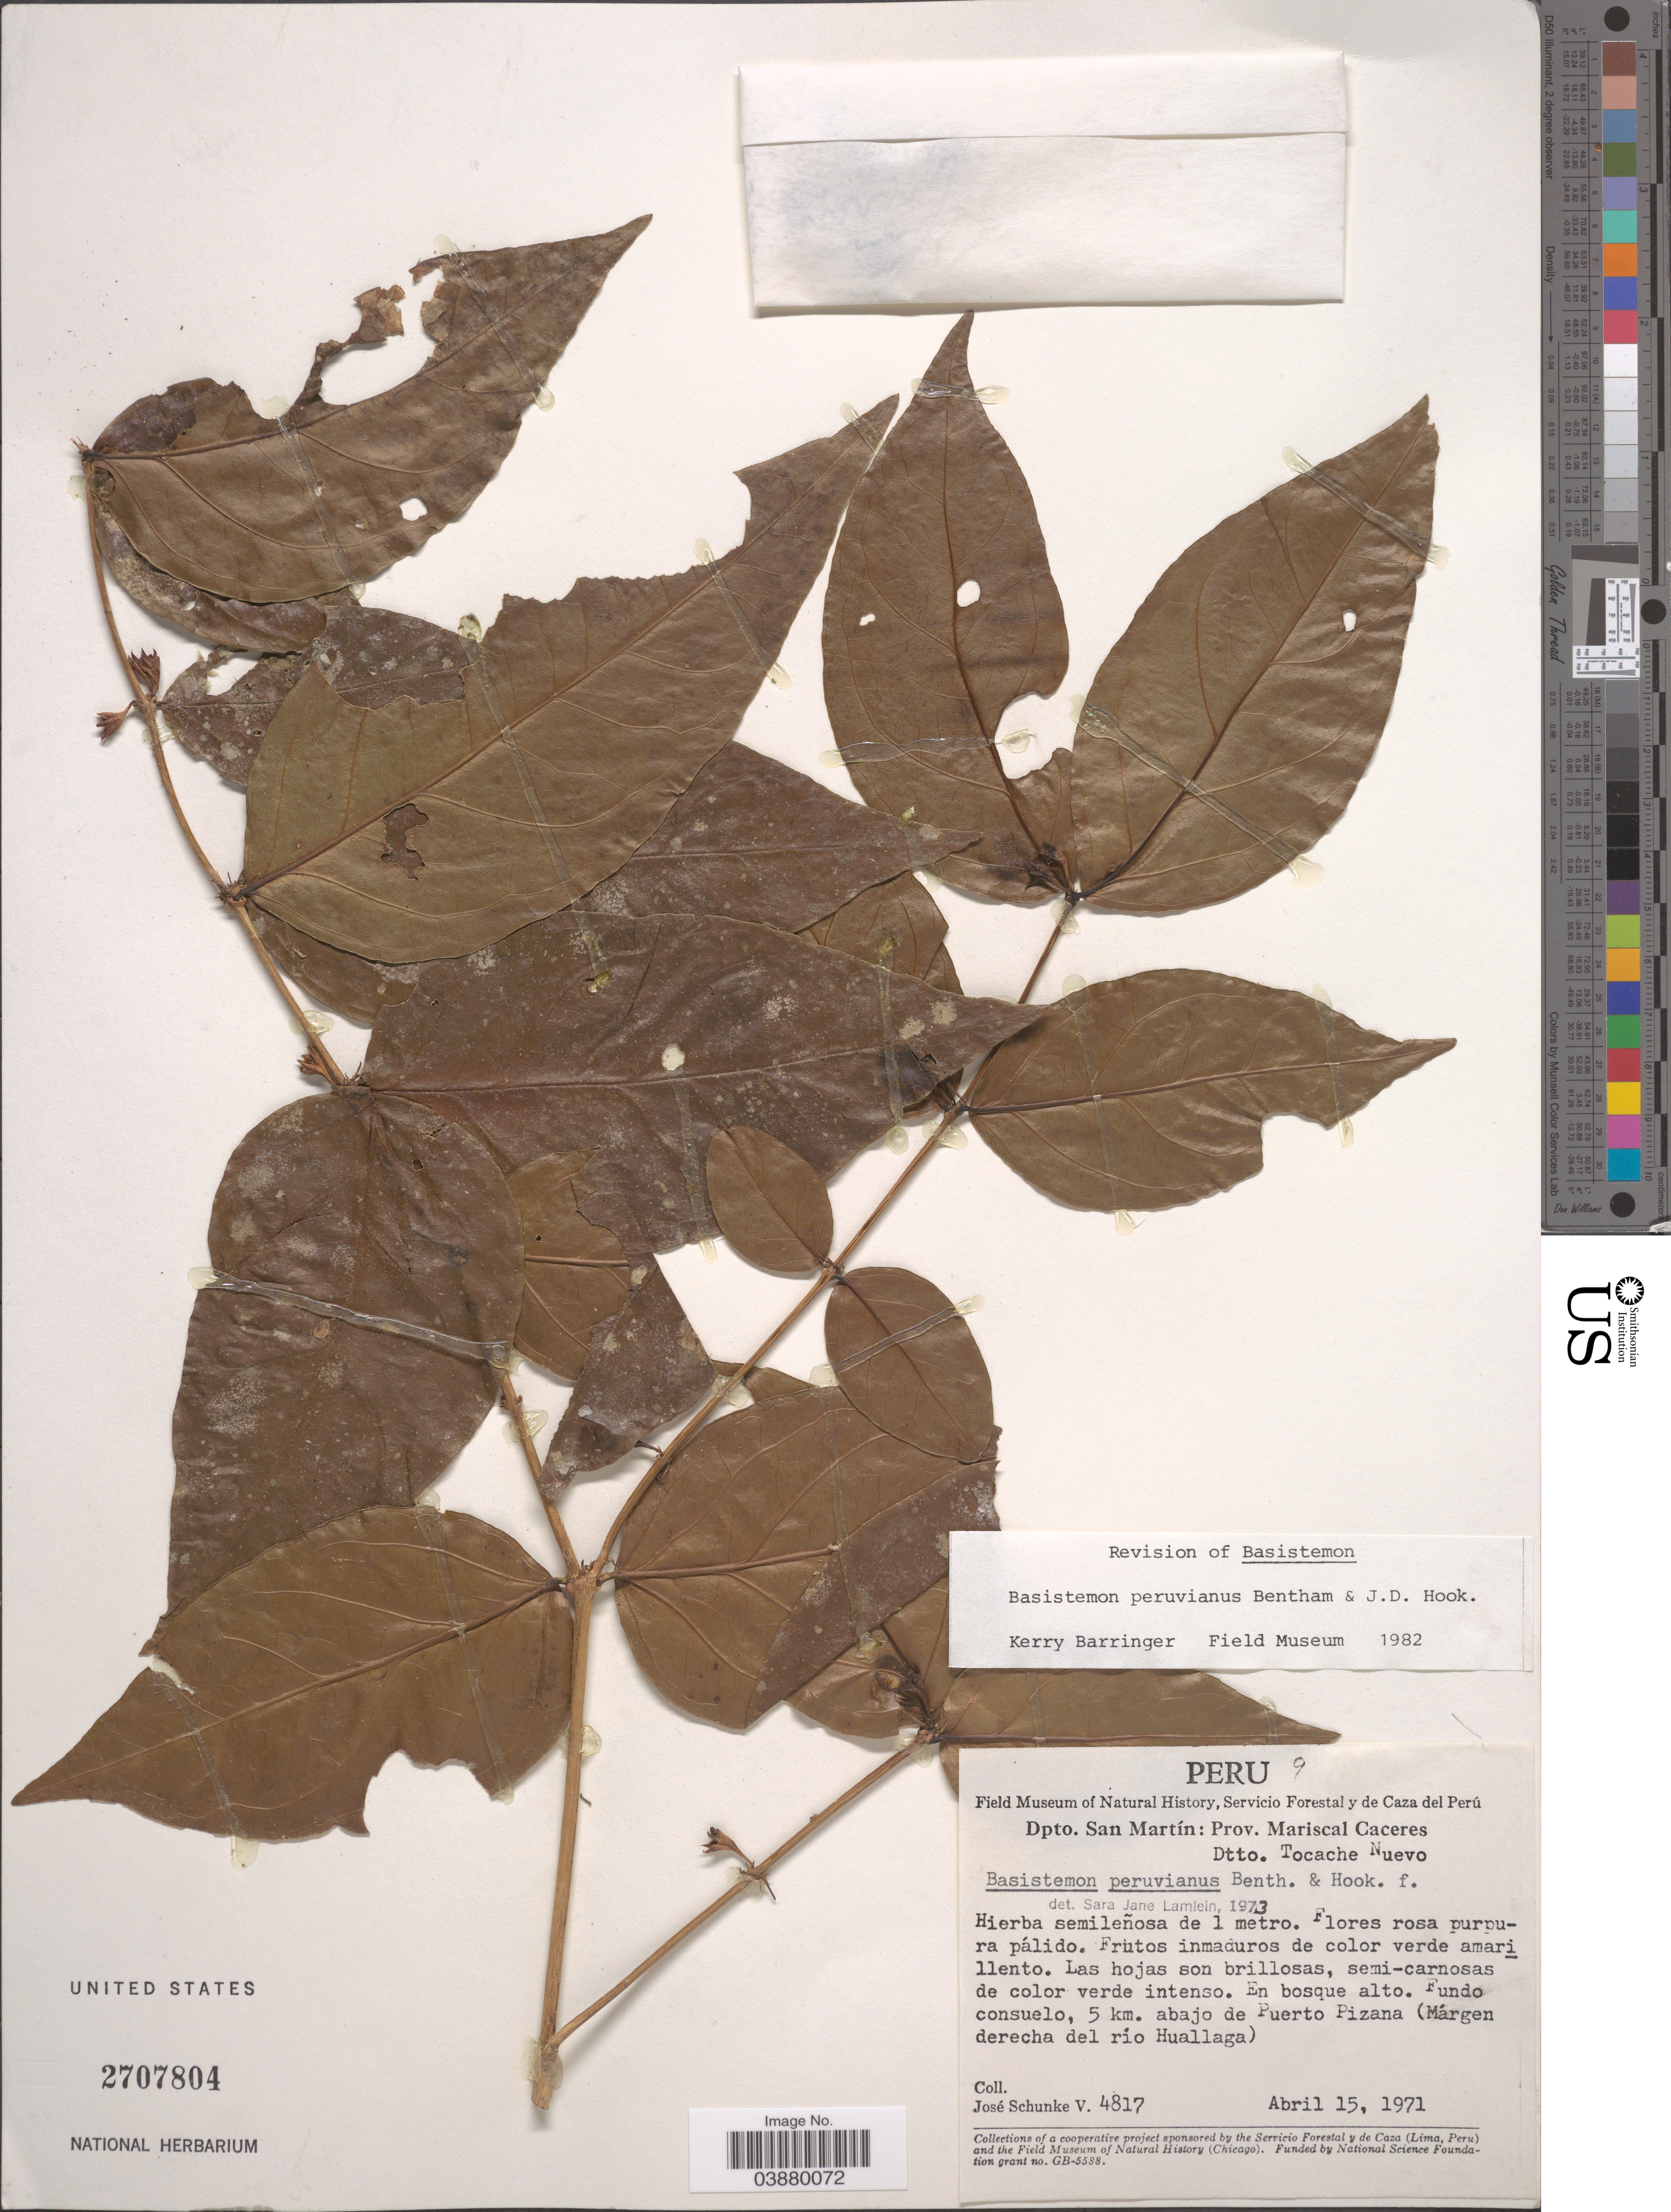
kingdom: Plantae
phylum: Tracheophyta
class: Magnoliopsida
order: Lamiales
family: Plantaginaceae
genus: Basistemon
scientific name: Basistemon peruvianus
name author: B.D. Jacks.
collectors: J. Schunke Vigo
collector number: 4817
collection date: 1971-04-15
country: Peru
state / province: San Martín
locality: Dpto. San Martín: Prov. Mariscal Caceres, Dtto. Tocache Nuevo. 5 km. abajo de Puerto Pizana (Márgen derecha del río Huallaga).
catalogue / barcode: US 2707804